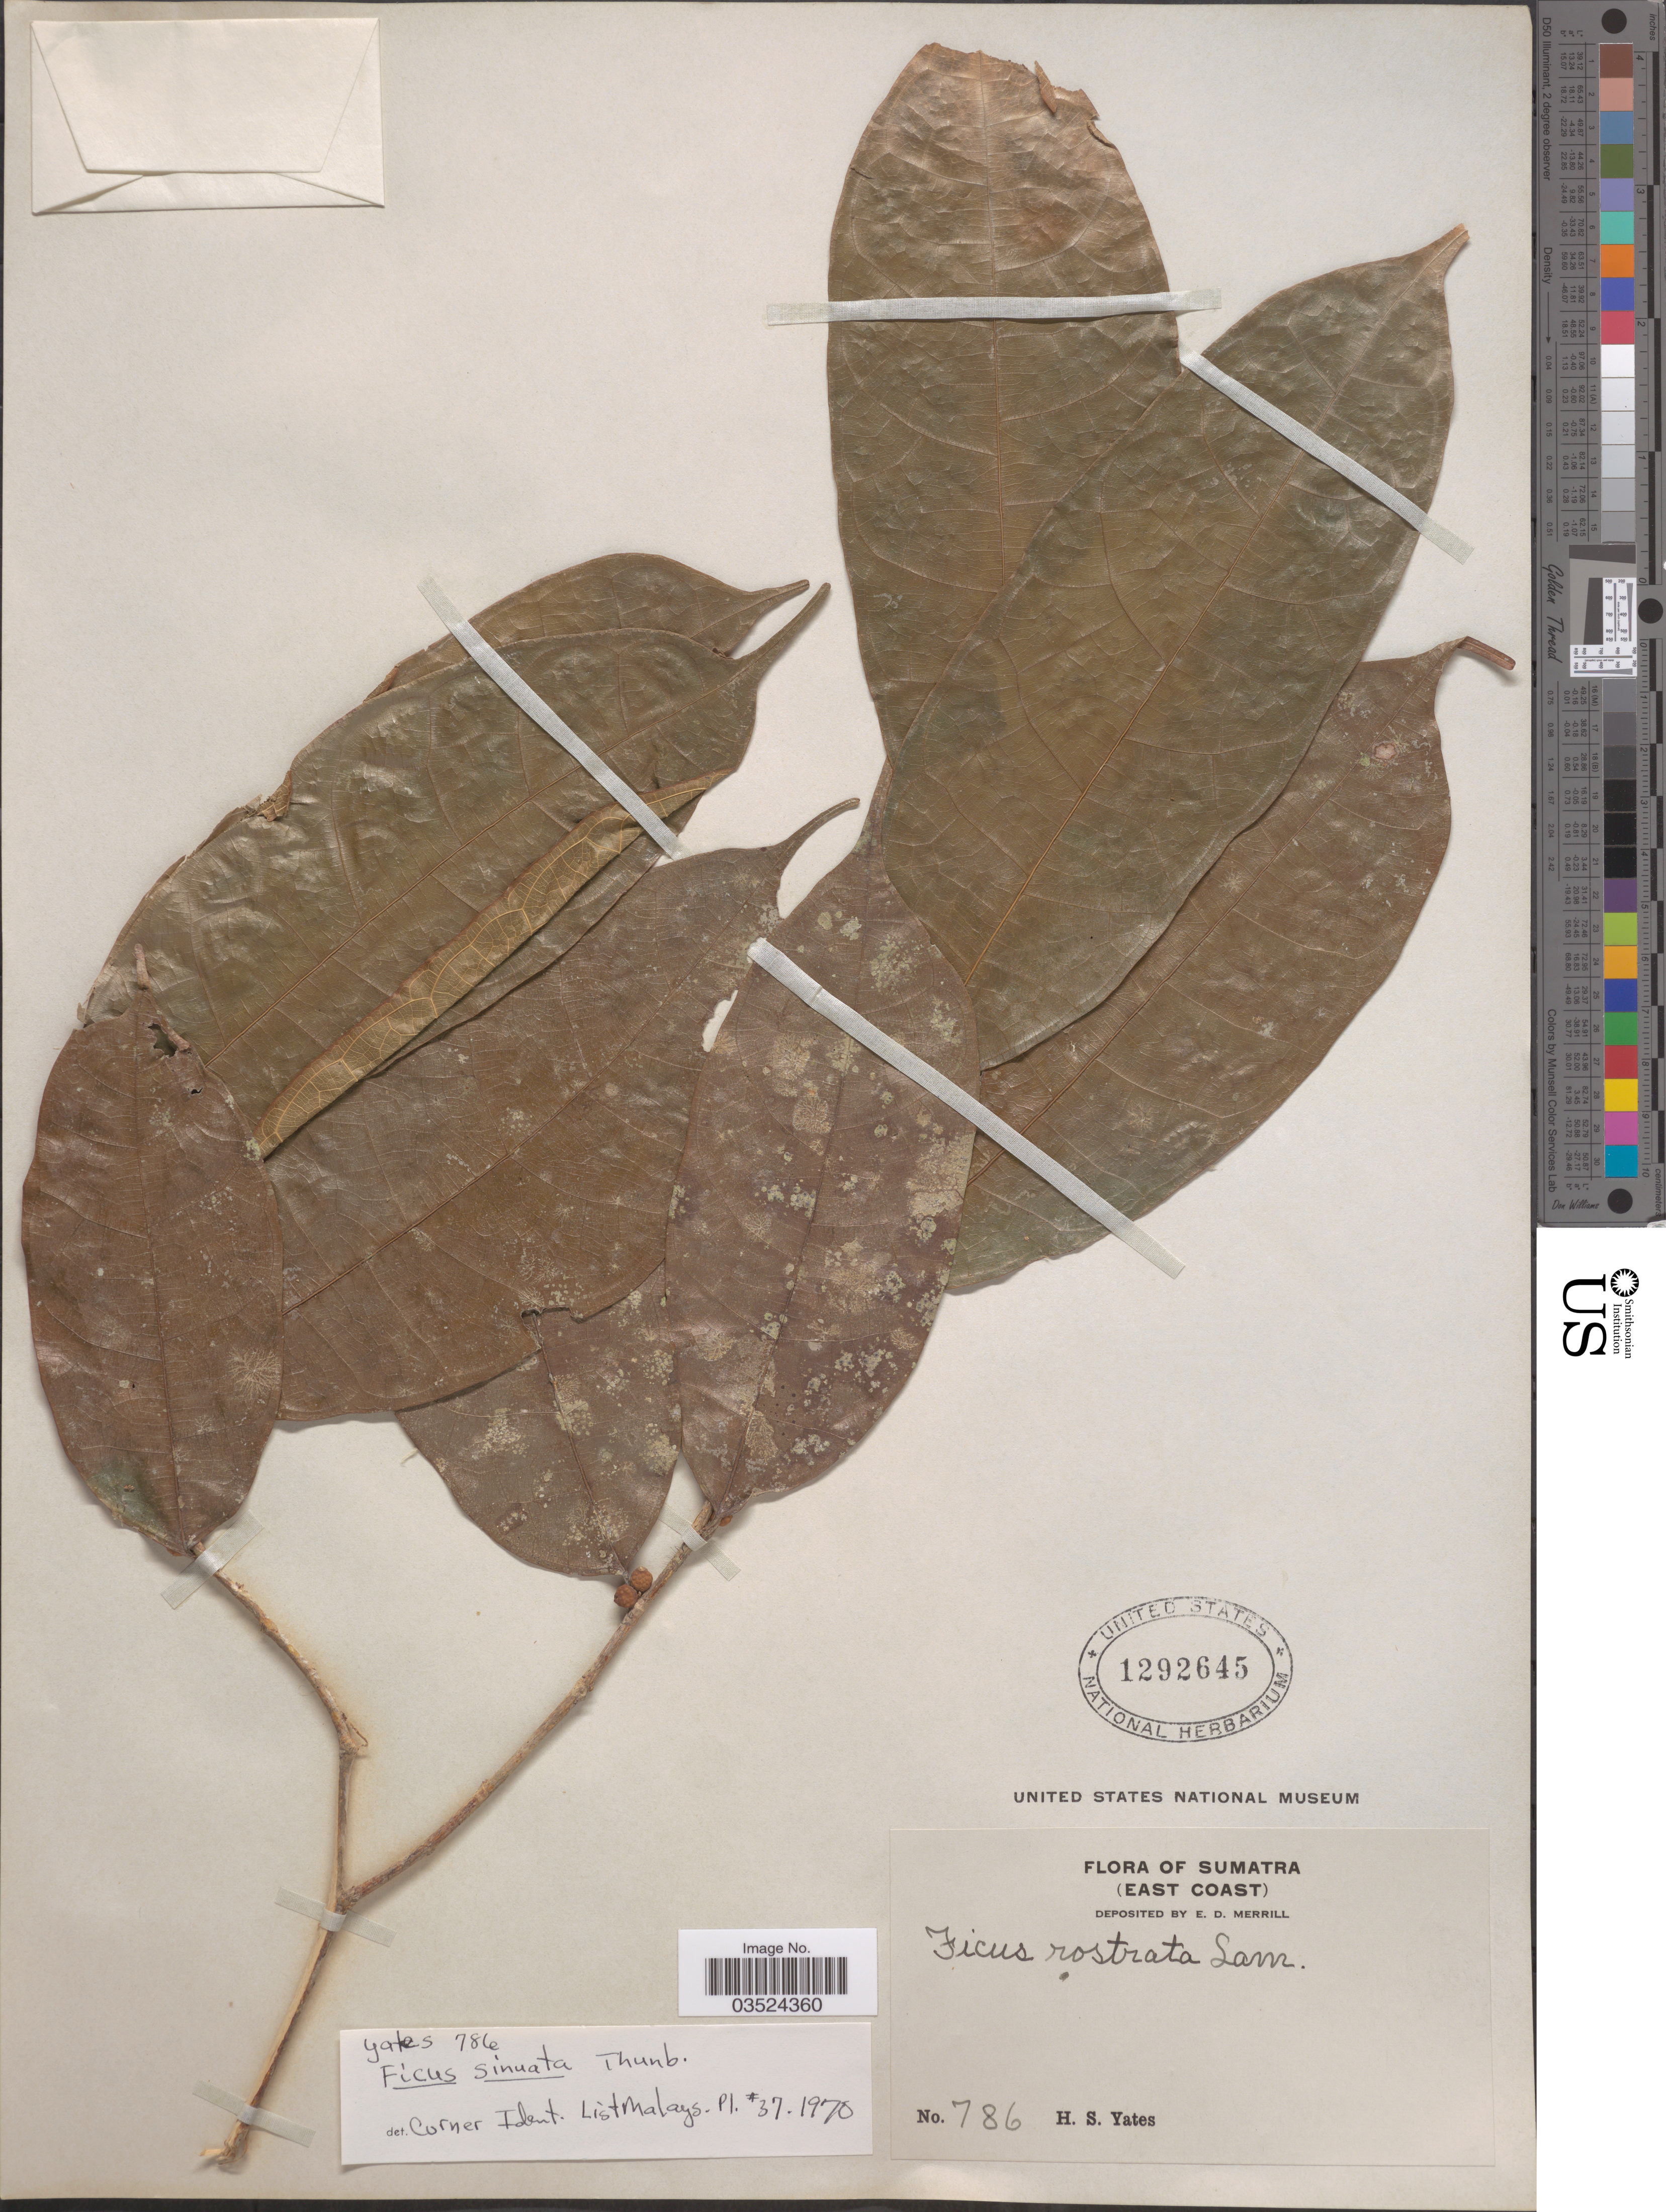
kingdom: Plantae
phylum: Tracheophyta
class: Magnoliopsida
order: Rosales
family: Moraceae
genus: Ficus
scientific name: Ficus sinuata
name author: Thunb.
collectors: H. S. Yates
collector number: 786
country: Indonesia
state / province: Sumatra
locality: (East Coast).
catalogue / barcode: US 1292645